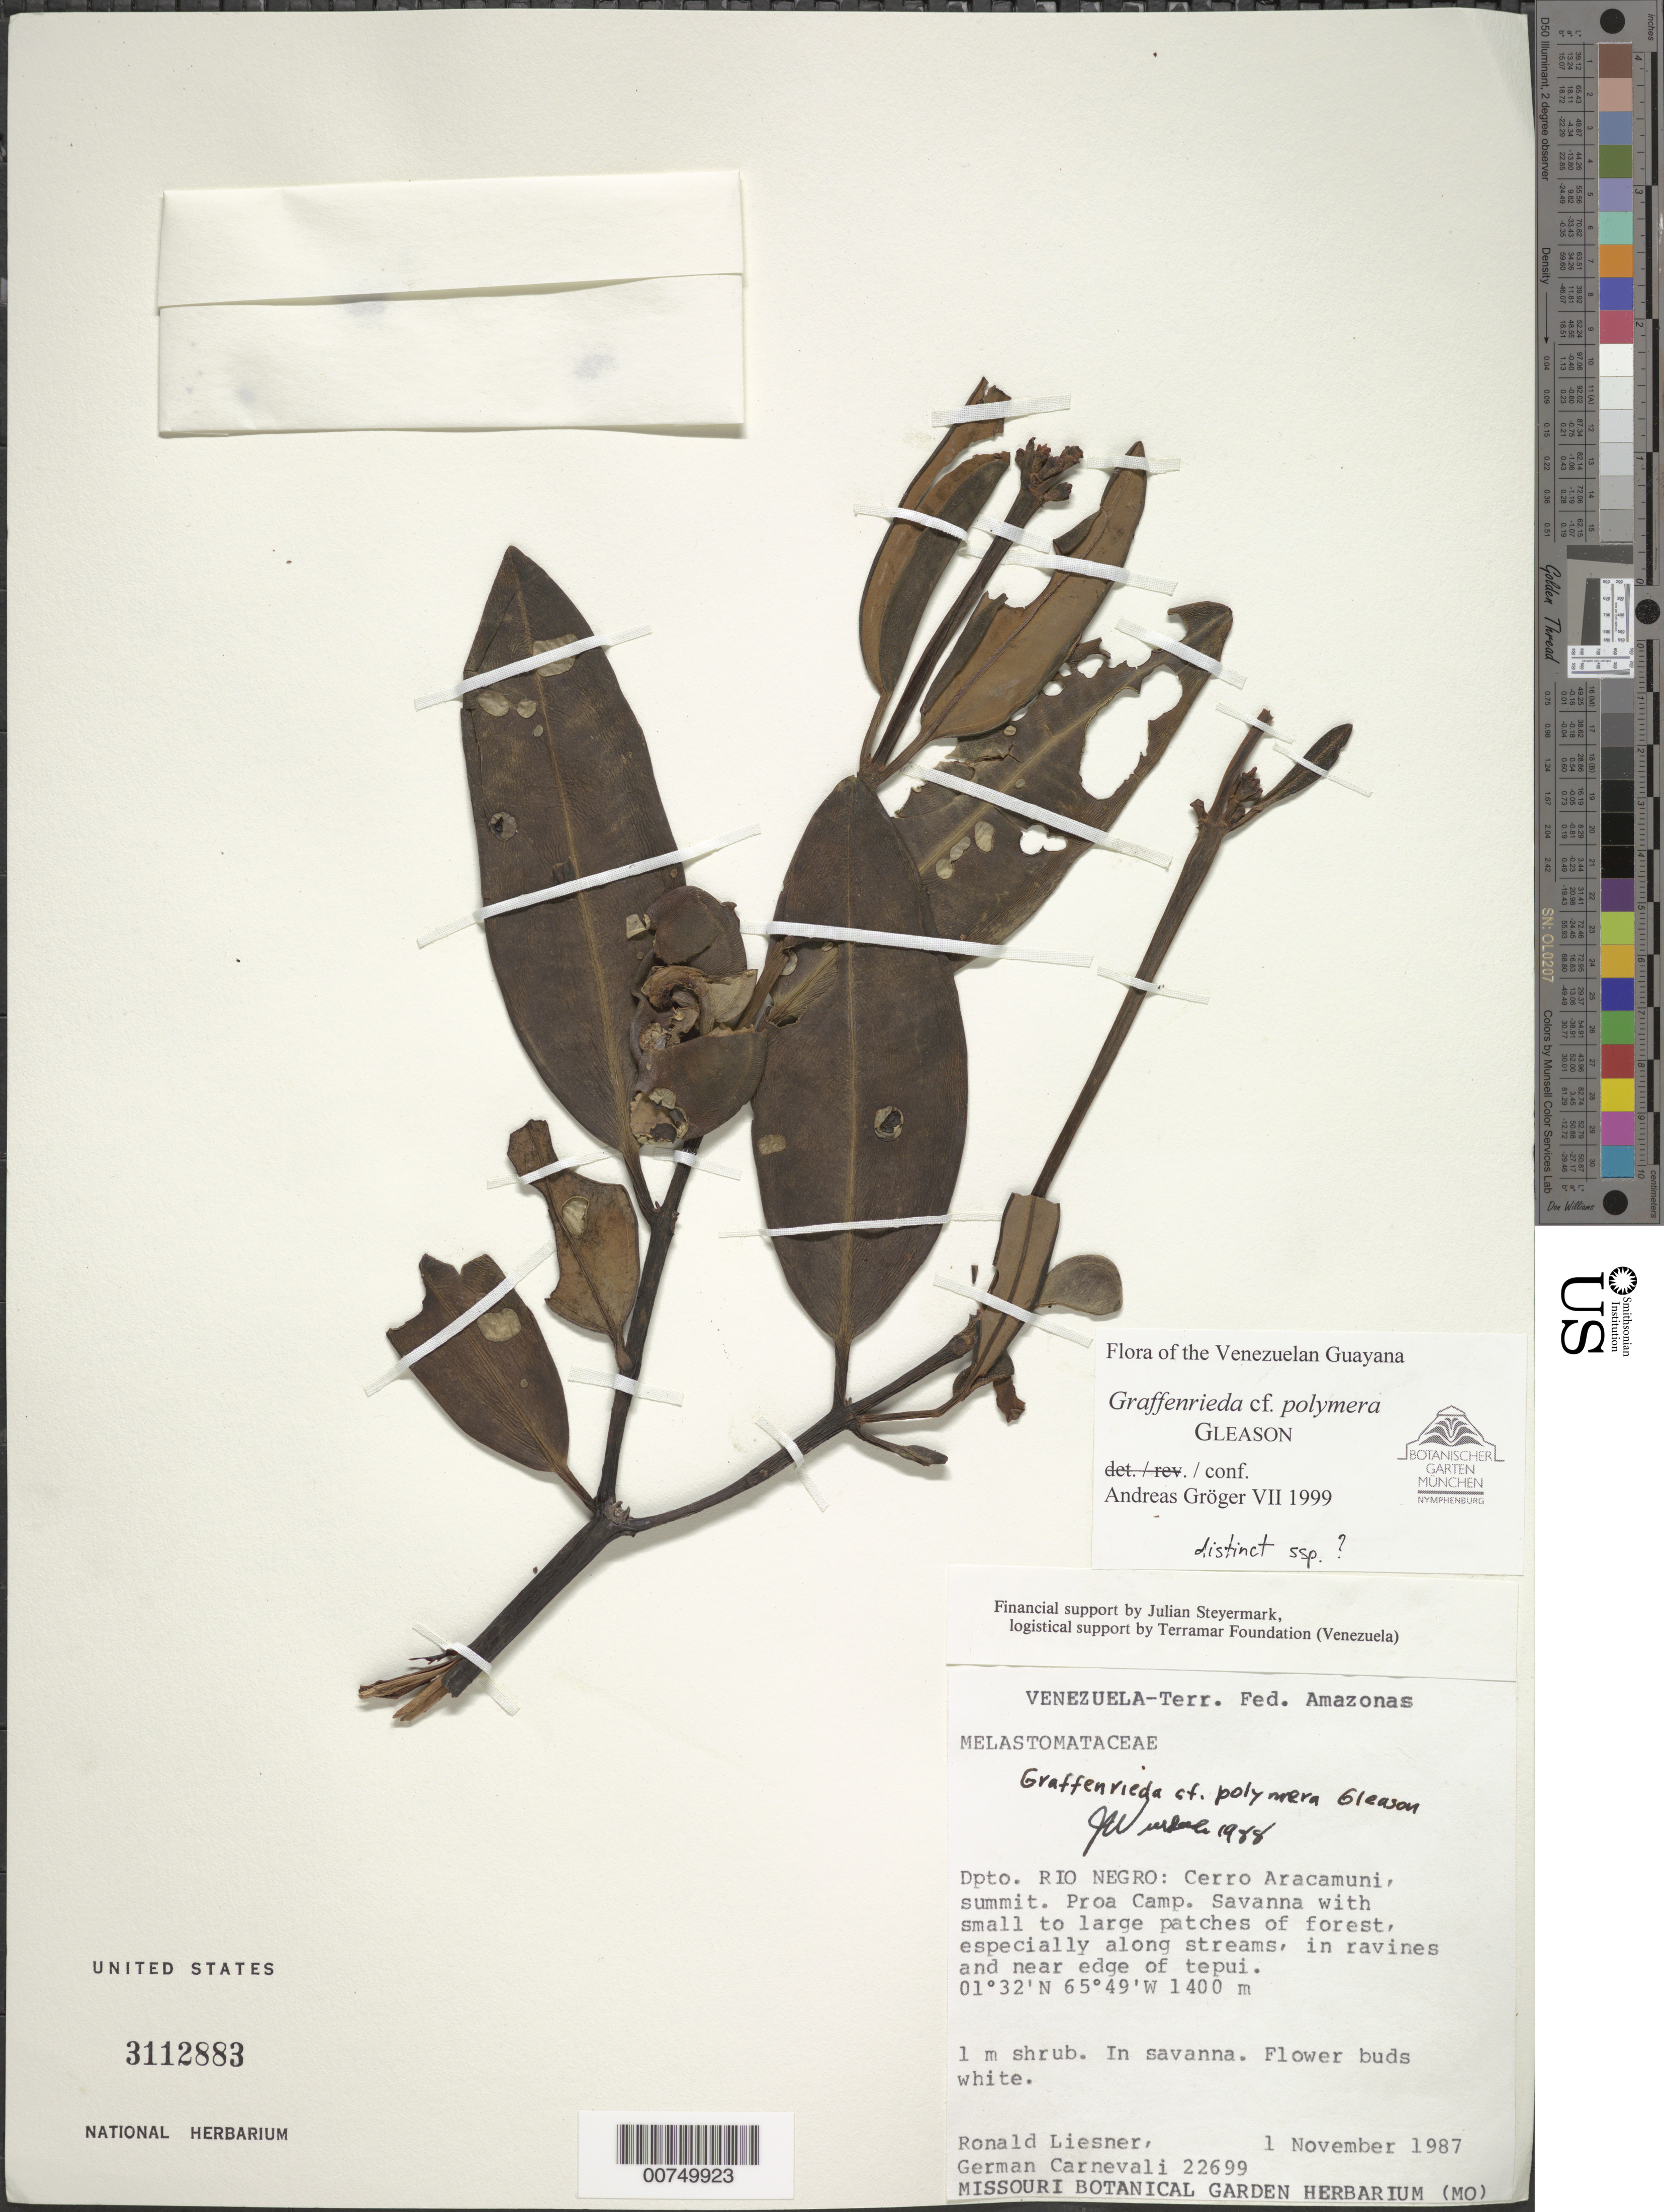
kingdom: Plantae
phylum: Tracheophyta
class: Magnoliopsida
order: Myrtales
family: Melastomataceae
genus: Graffenrieda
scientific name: Graffenrieda polymera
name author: Gleason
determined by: Gröger, A.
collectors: R. L. Liesner & G. Carnevali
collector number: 22699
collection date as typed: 1-Nov-87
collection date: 1987-11-01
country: Venezuela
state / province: Amazonas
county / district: Río Negro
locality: Cerro Aracamuni, summit; Proa camp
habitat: Savanna with small to large patches of forest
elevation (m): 1400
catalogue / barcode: US 3112883